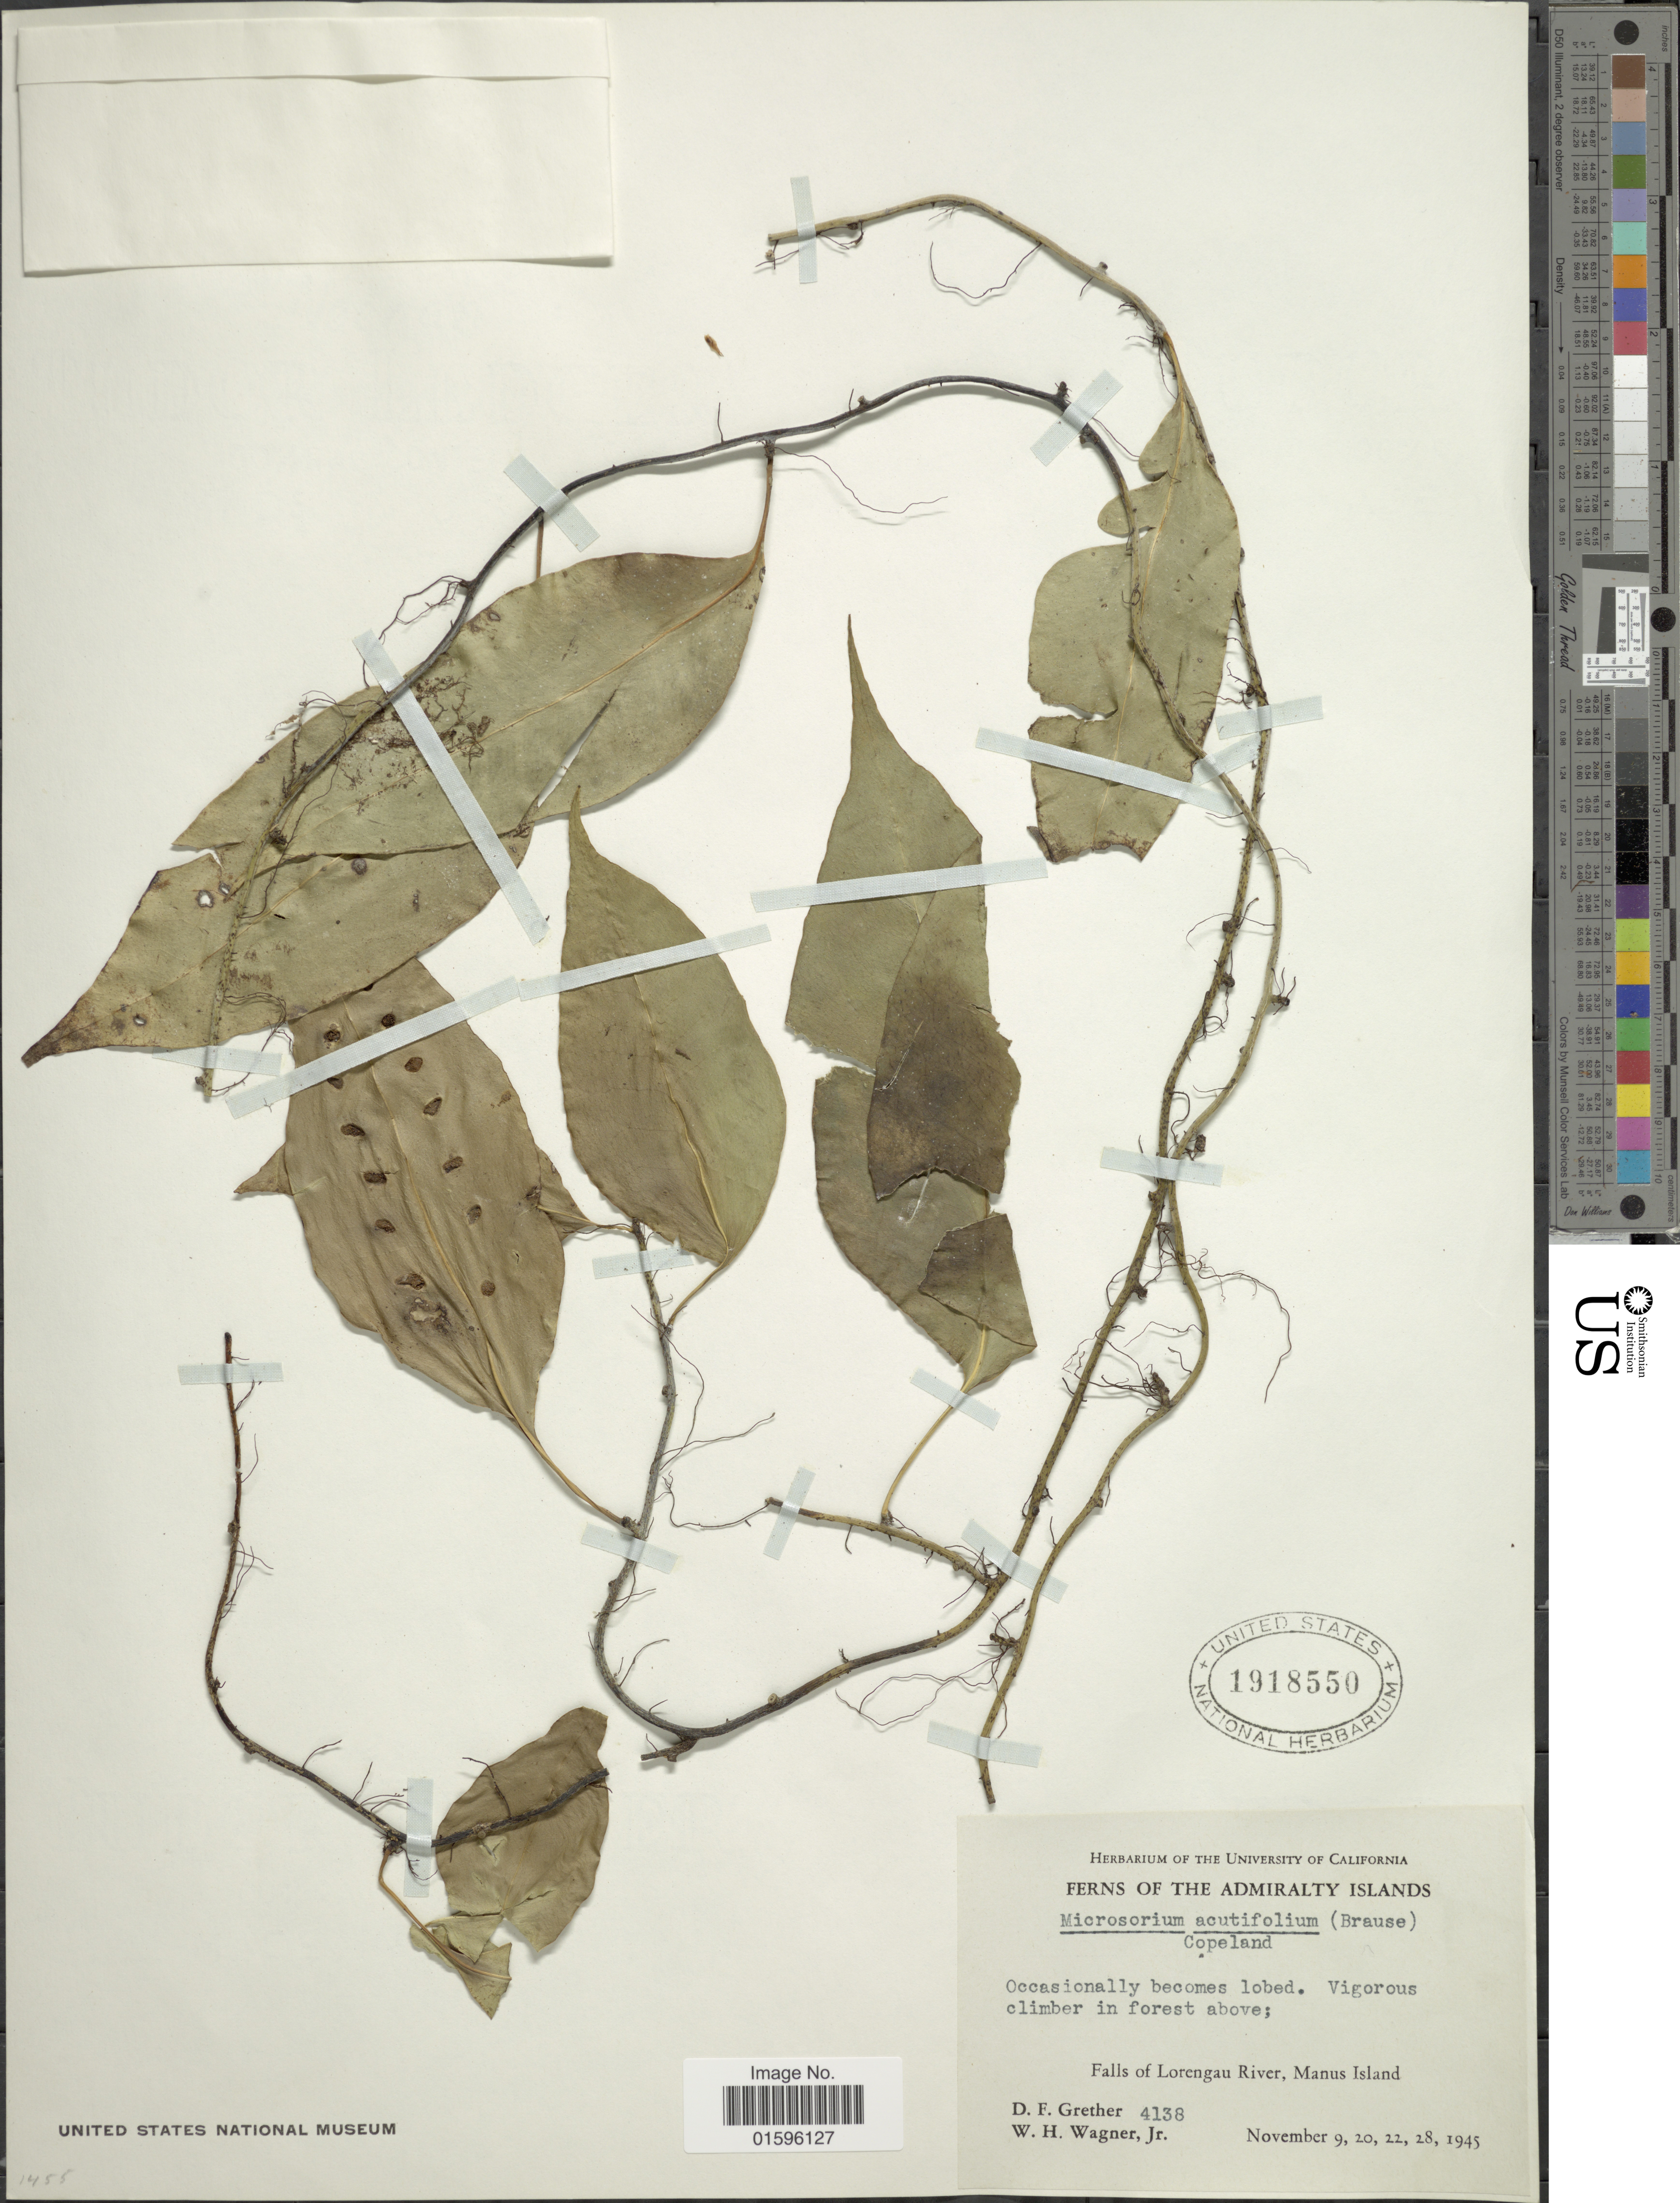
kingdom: Plantae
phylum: Tracheophyta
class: Polypodiopsida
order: Polypodiales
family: Polypodiaceae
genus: Polypodium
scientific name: Polypodium acutifolium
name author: Brause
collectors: D. F. Grether & W. H. Wagner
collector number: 4138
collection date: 1945-11-09/1945-11-28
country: Papua New Guinea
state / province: Manus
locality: Admiralty Islands, Falls of Lorengau River, Manus Island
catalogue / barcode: US 1918550